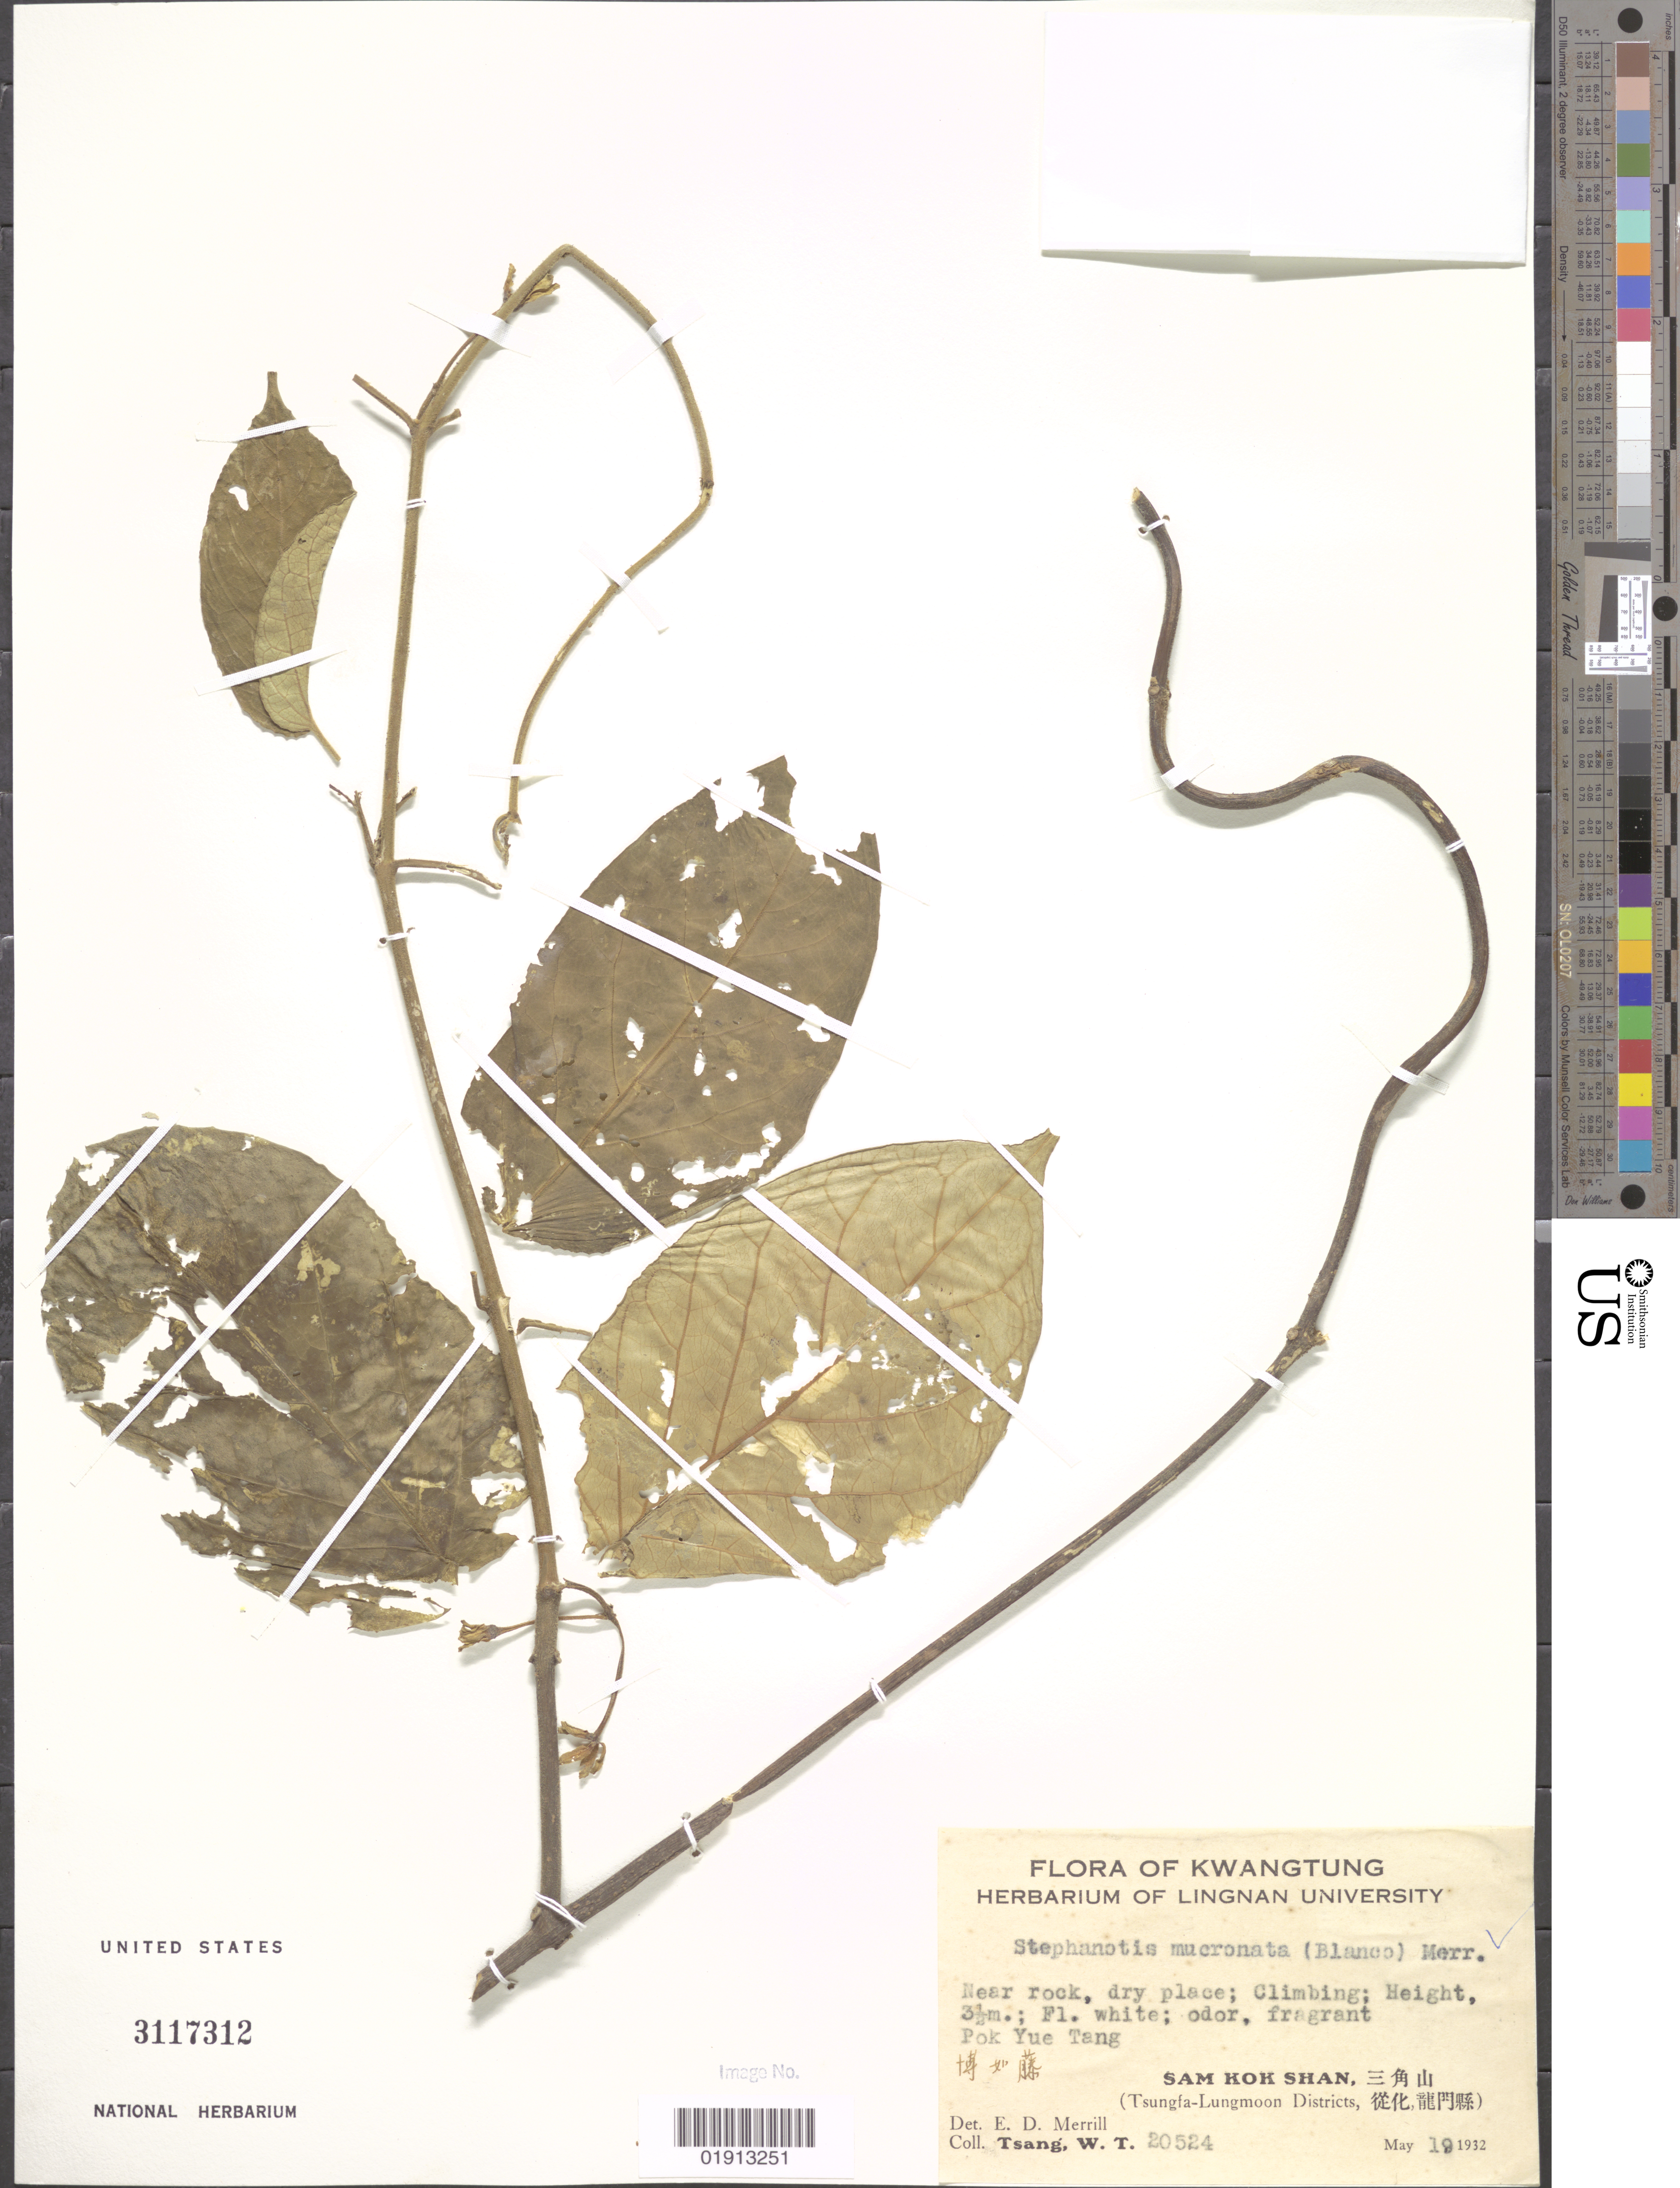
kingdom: Plantae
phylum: Tracheophyta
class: Magnoliopsida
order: Gentianales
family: Apocynaceae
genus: Stephanotis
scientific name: Stephanotis mucronata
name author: (Blanco) Merr.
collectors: W. T. Tsang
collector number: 20524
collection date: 1932-05-19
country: China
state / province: Guangdong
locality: Sam Kok Shan, Tsungfa-Lungmoon Districts, Pok Yue Tang.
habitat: Near rock, dry place.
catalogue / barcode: US 3117312